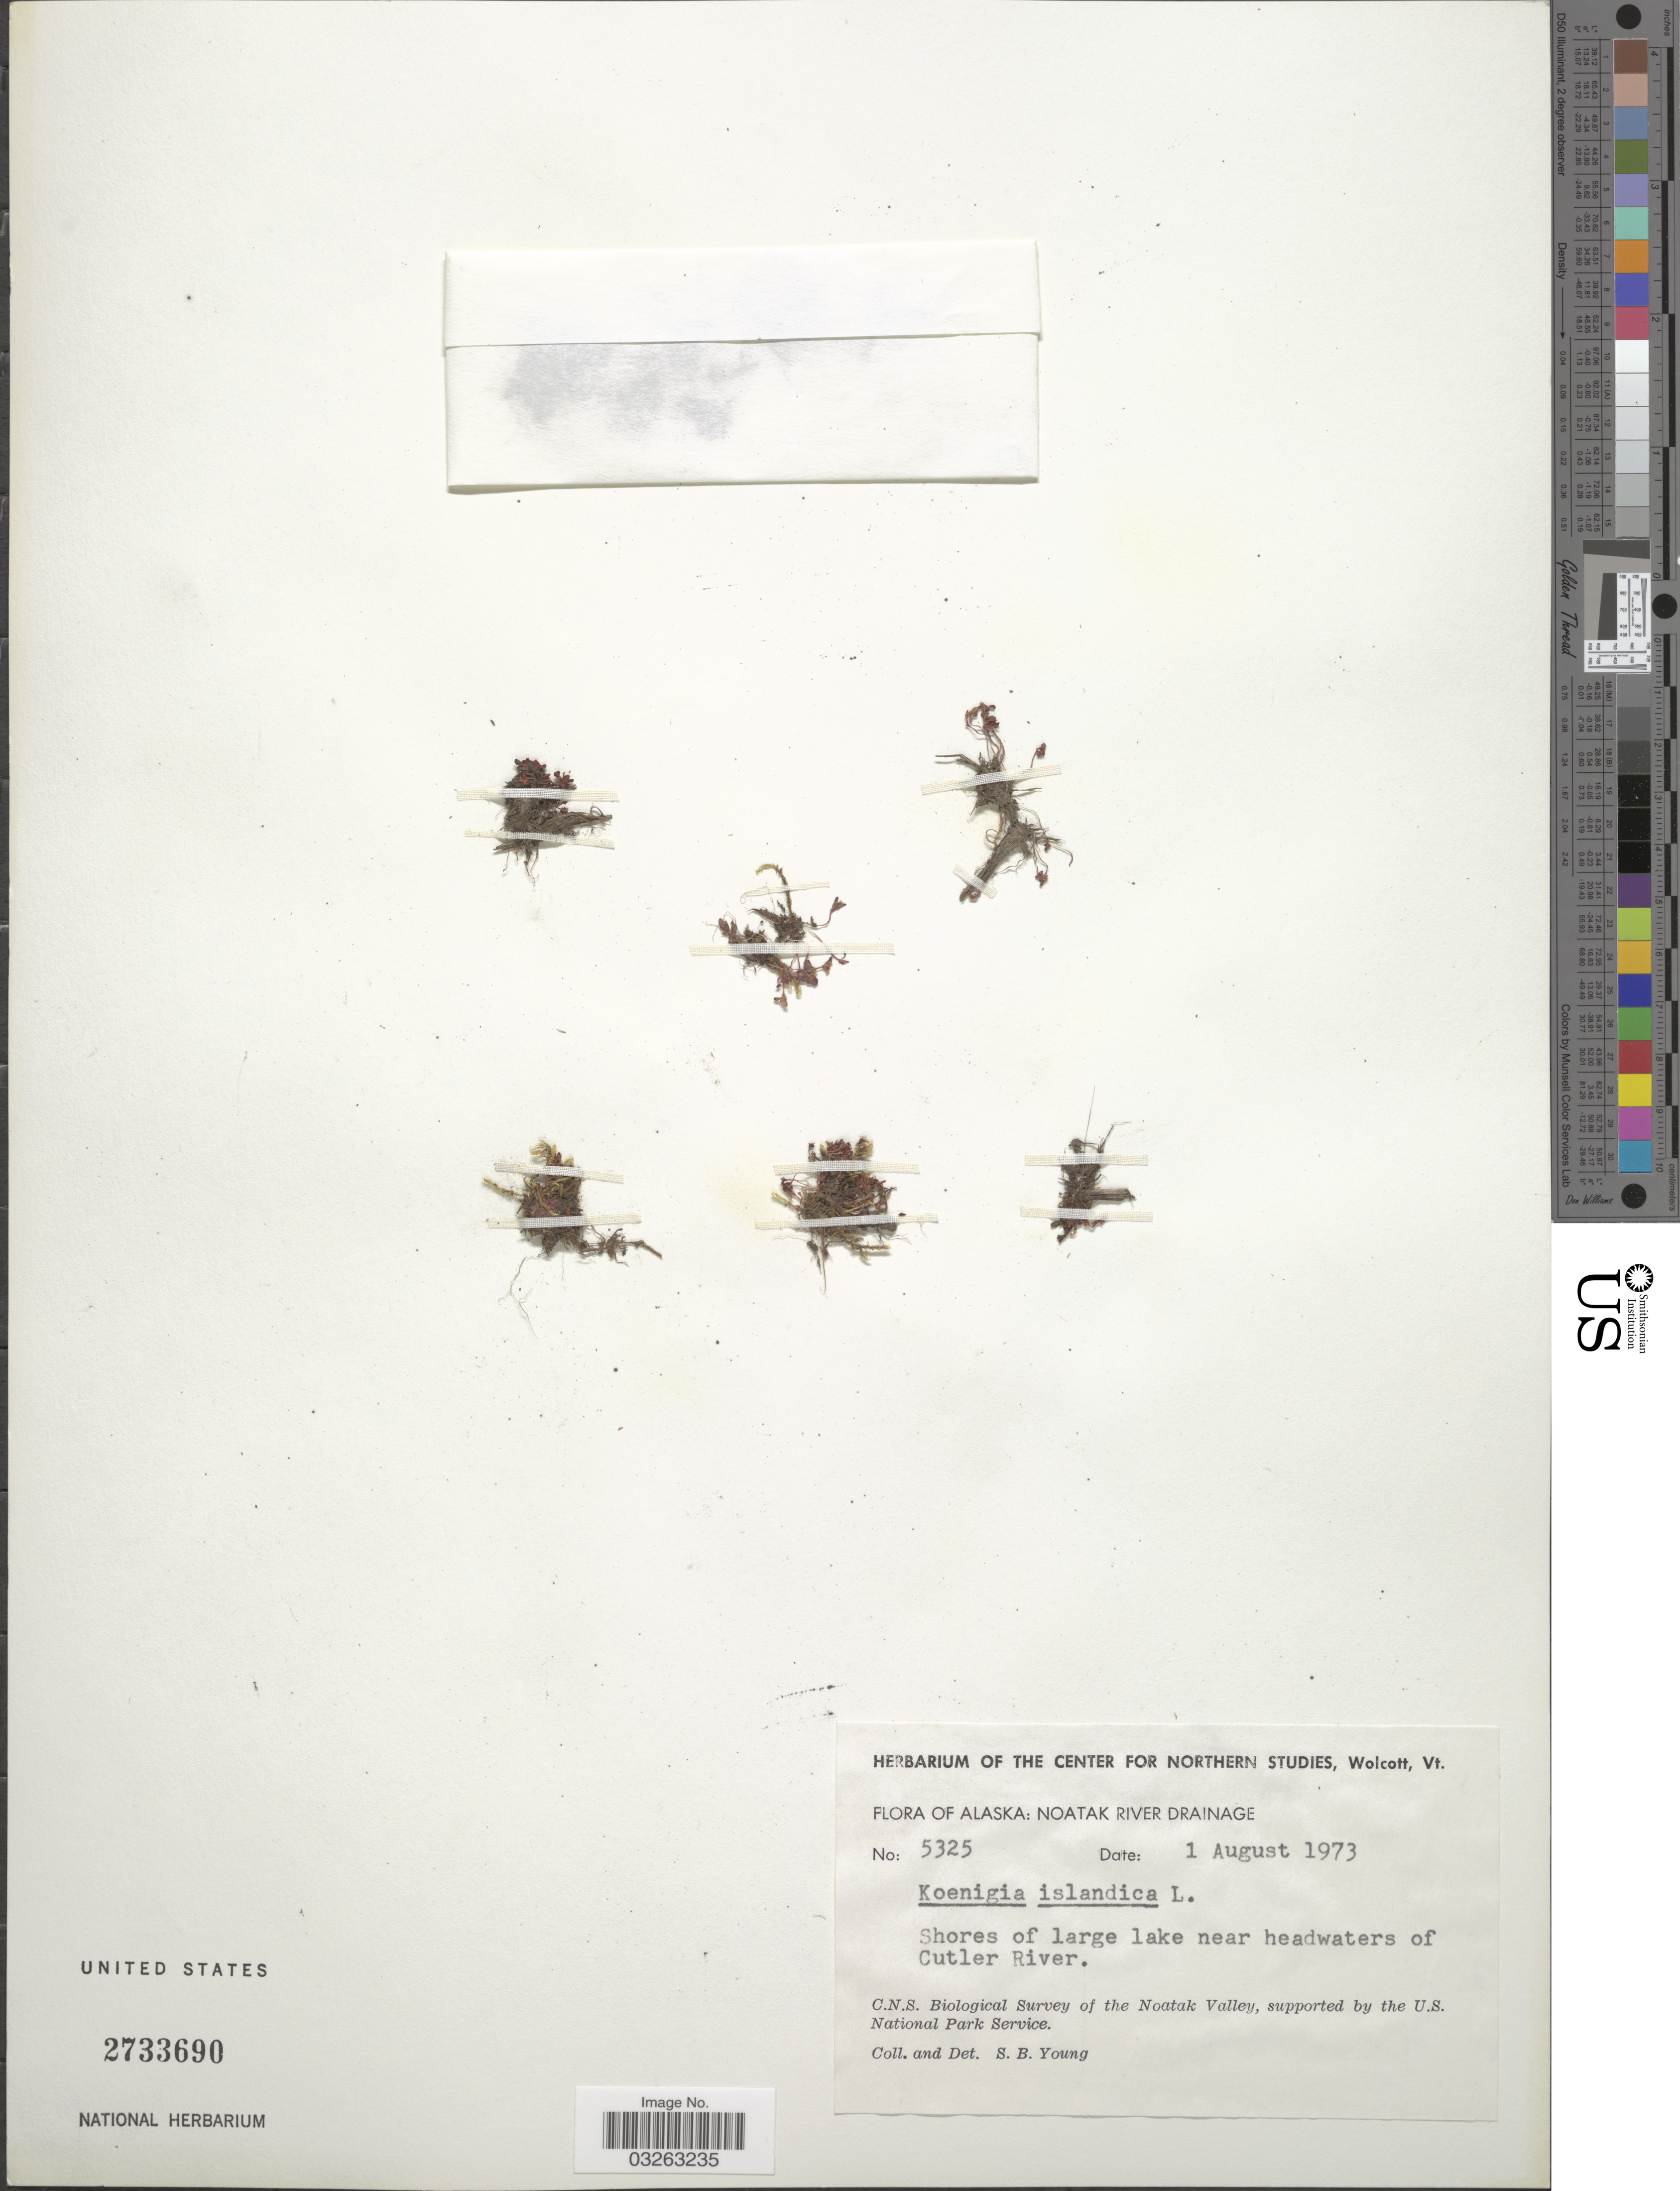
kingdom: Plantae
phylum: Tracheophyta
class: Magnoliopsida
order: Caryophyllales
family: Polygonaceae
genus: Koenigia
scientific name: Koenigia islandica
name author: L.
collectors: S. Young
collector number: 5325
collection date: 1973-08-01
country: United States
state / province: Alaska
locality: Noatak River Drainage. Shores of large lake near headwaters of Cutler River.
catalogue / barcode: US 2733690